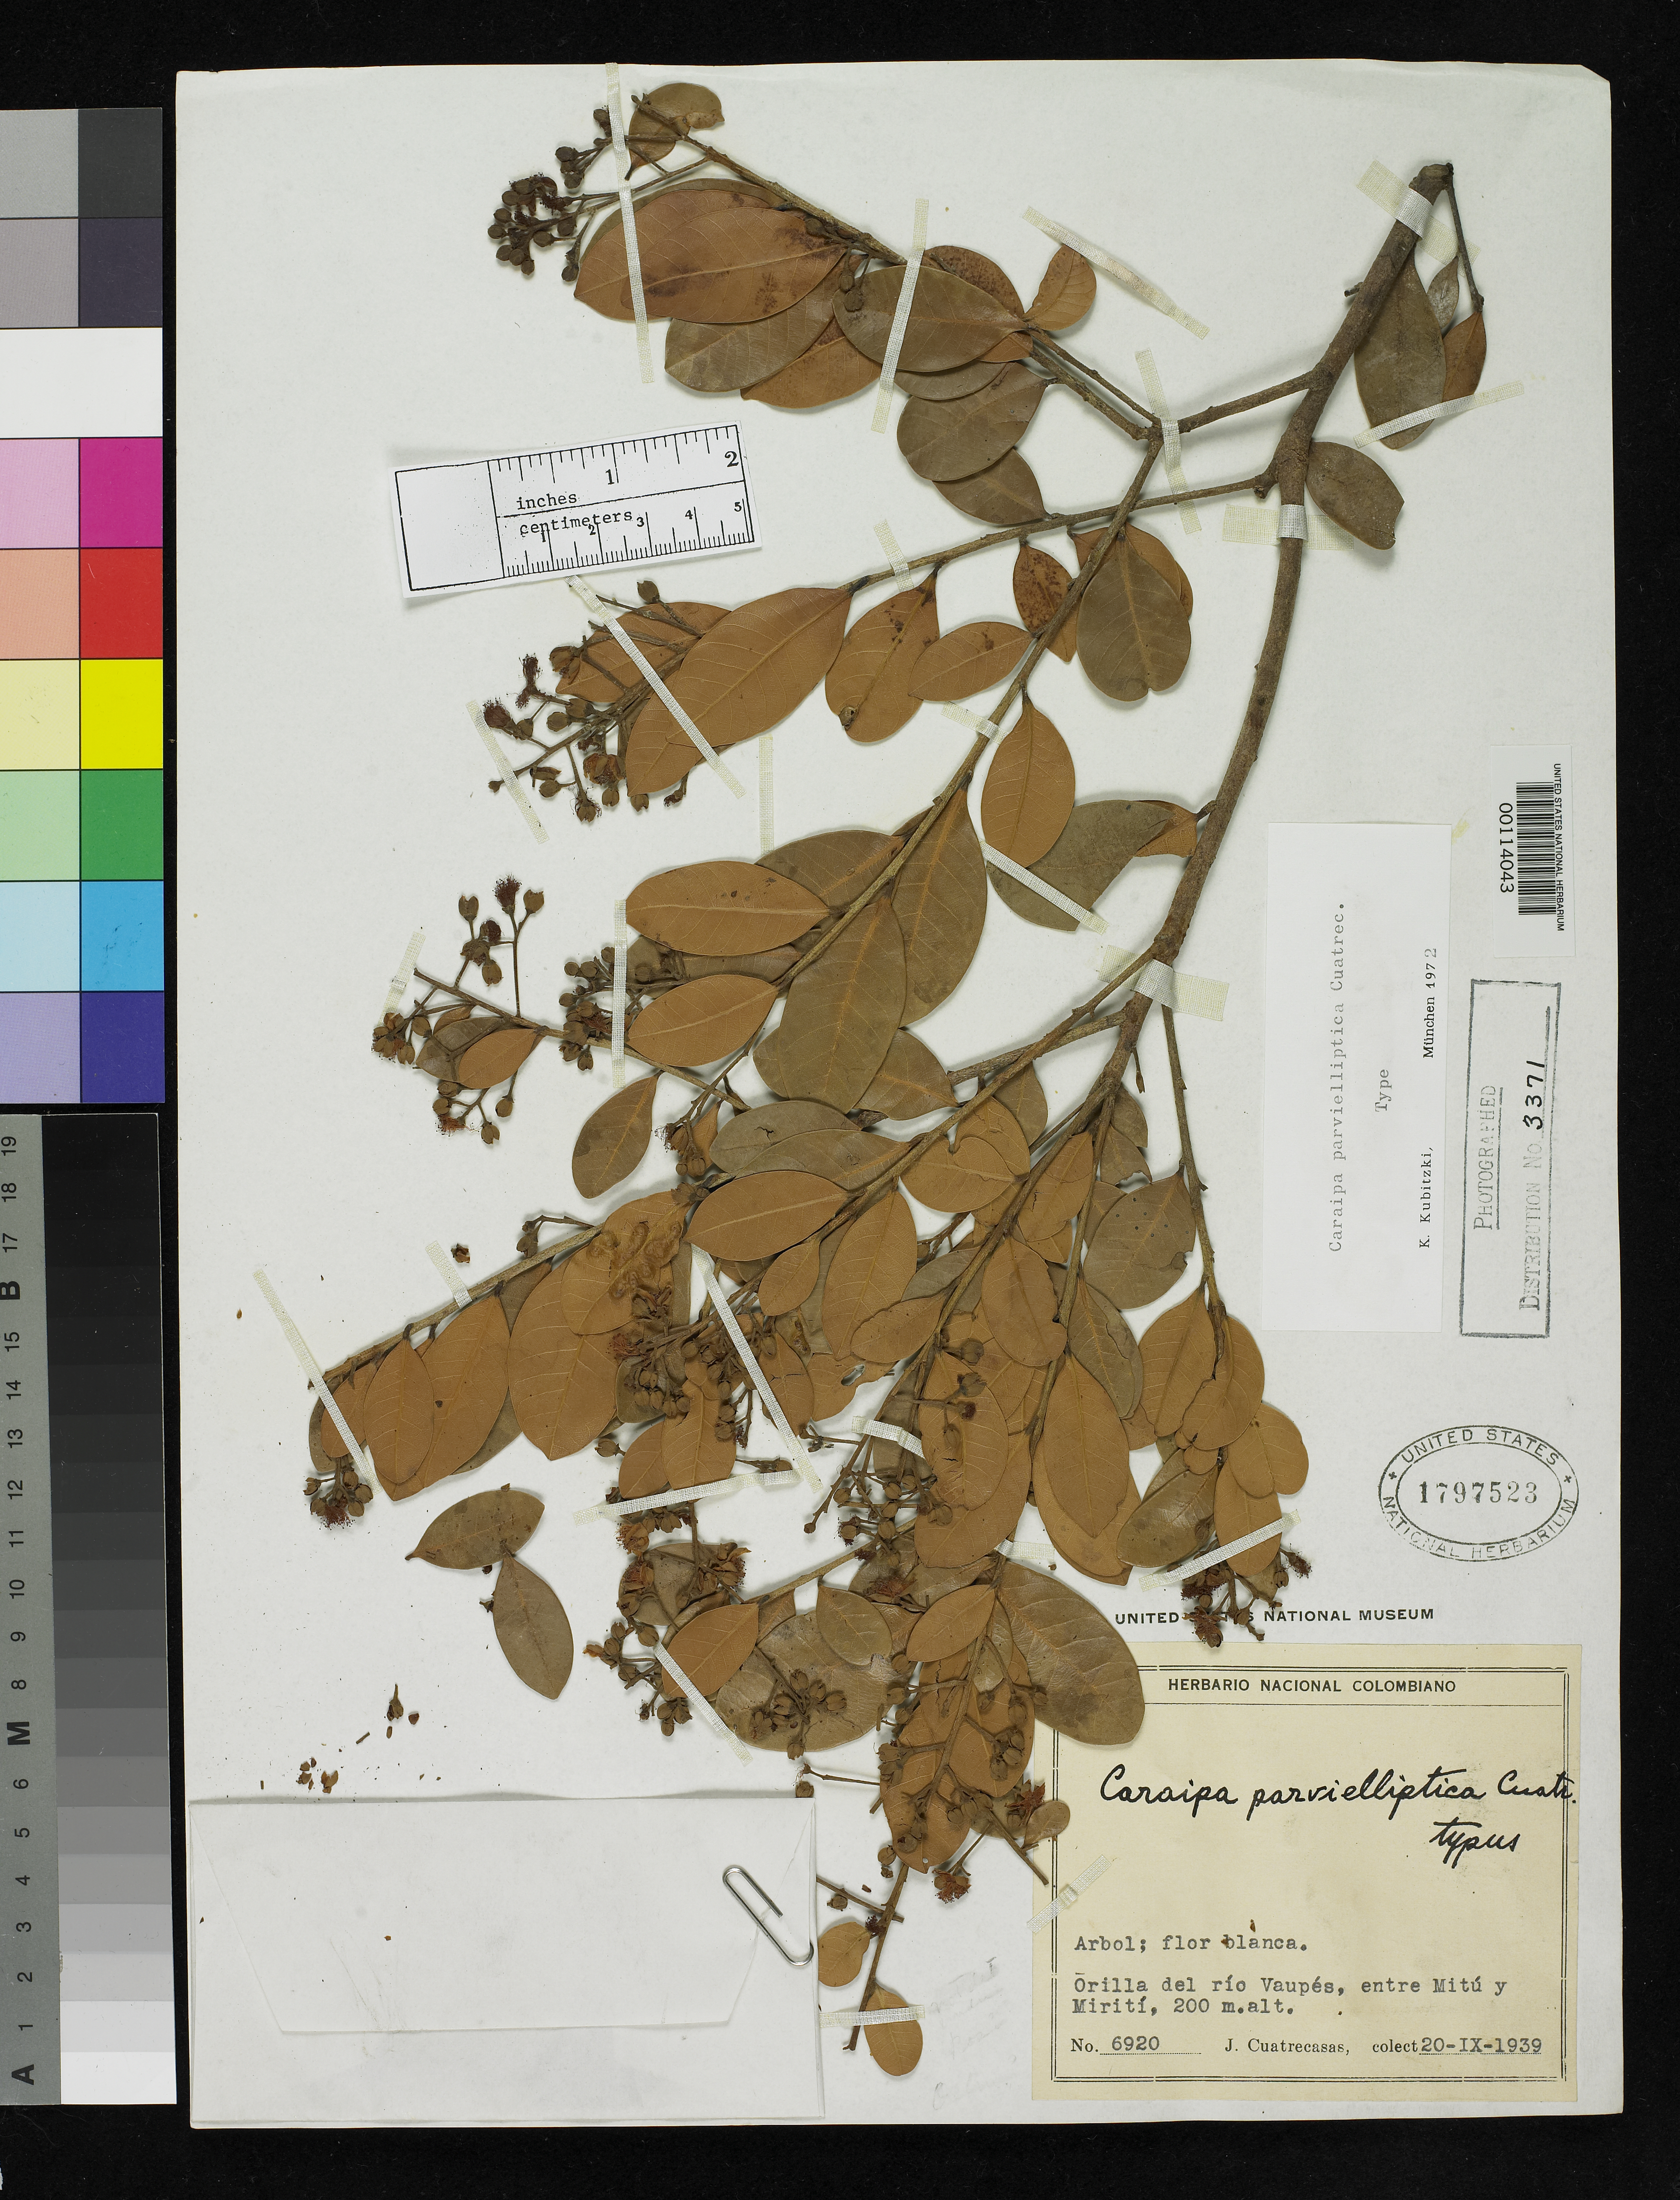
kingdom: Plantae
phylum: Tracheophyta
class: Magnoliopsida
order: Malpighiales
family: Calophyllaceae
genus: Caraipa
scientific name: Caraipa parvielliptica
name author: Cuatrec.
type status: Type Collection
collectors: J. Cuatrecasas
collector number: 6920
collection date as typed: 20 Sep 1939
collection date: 1939-09-20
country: Colombia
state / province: Vaupés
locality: Frilla del Rio Vaupes, entre Mitu y Miriti.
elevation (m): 200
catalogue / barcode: US 1797523